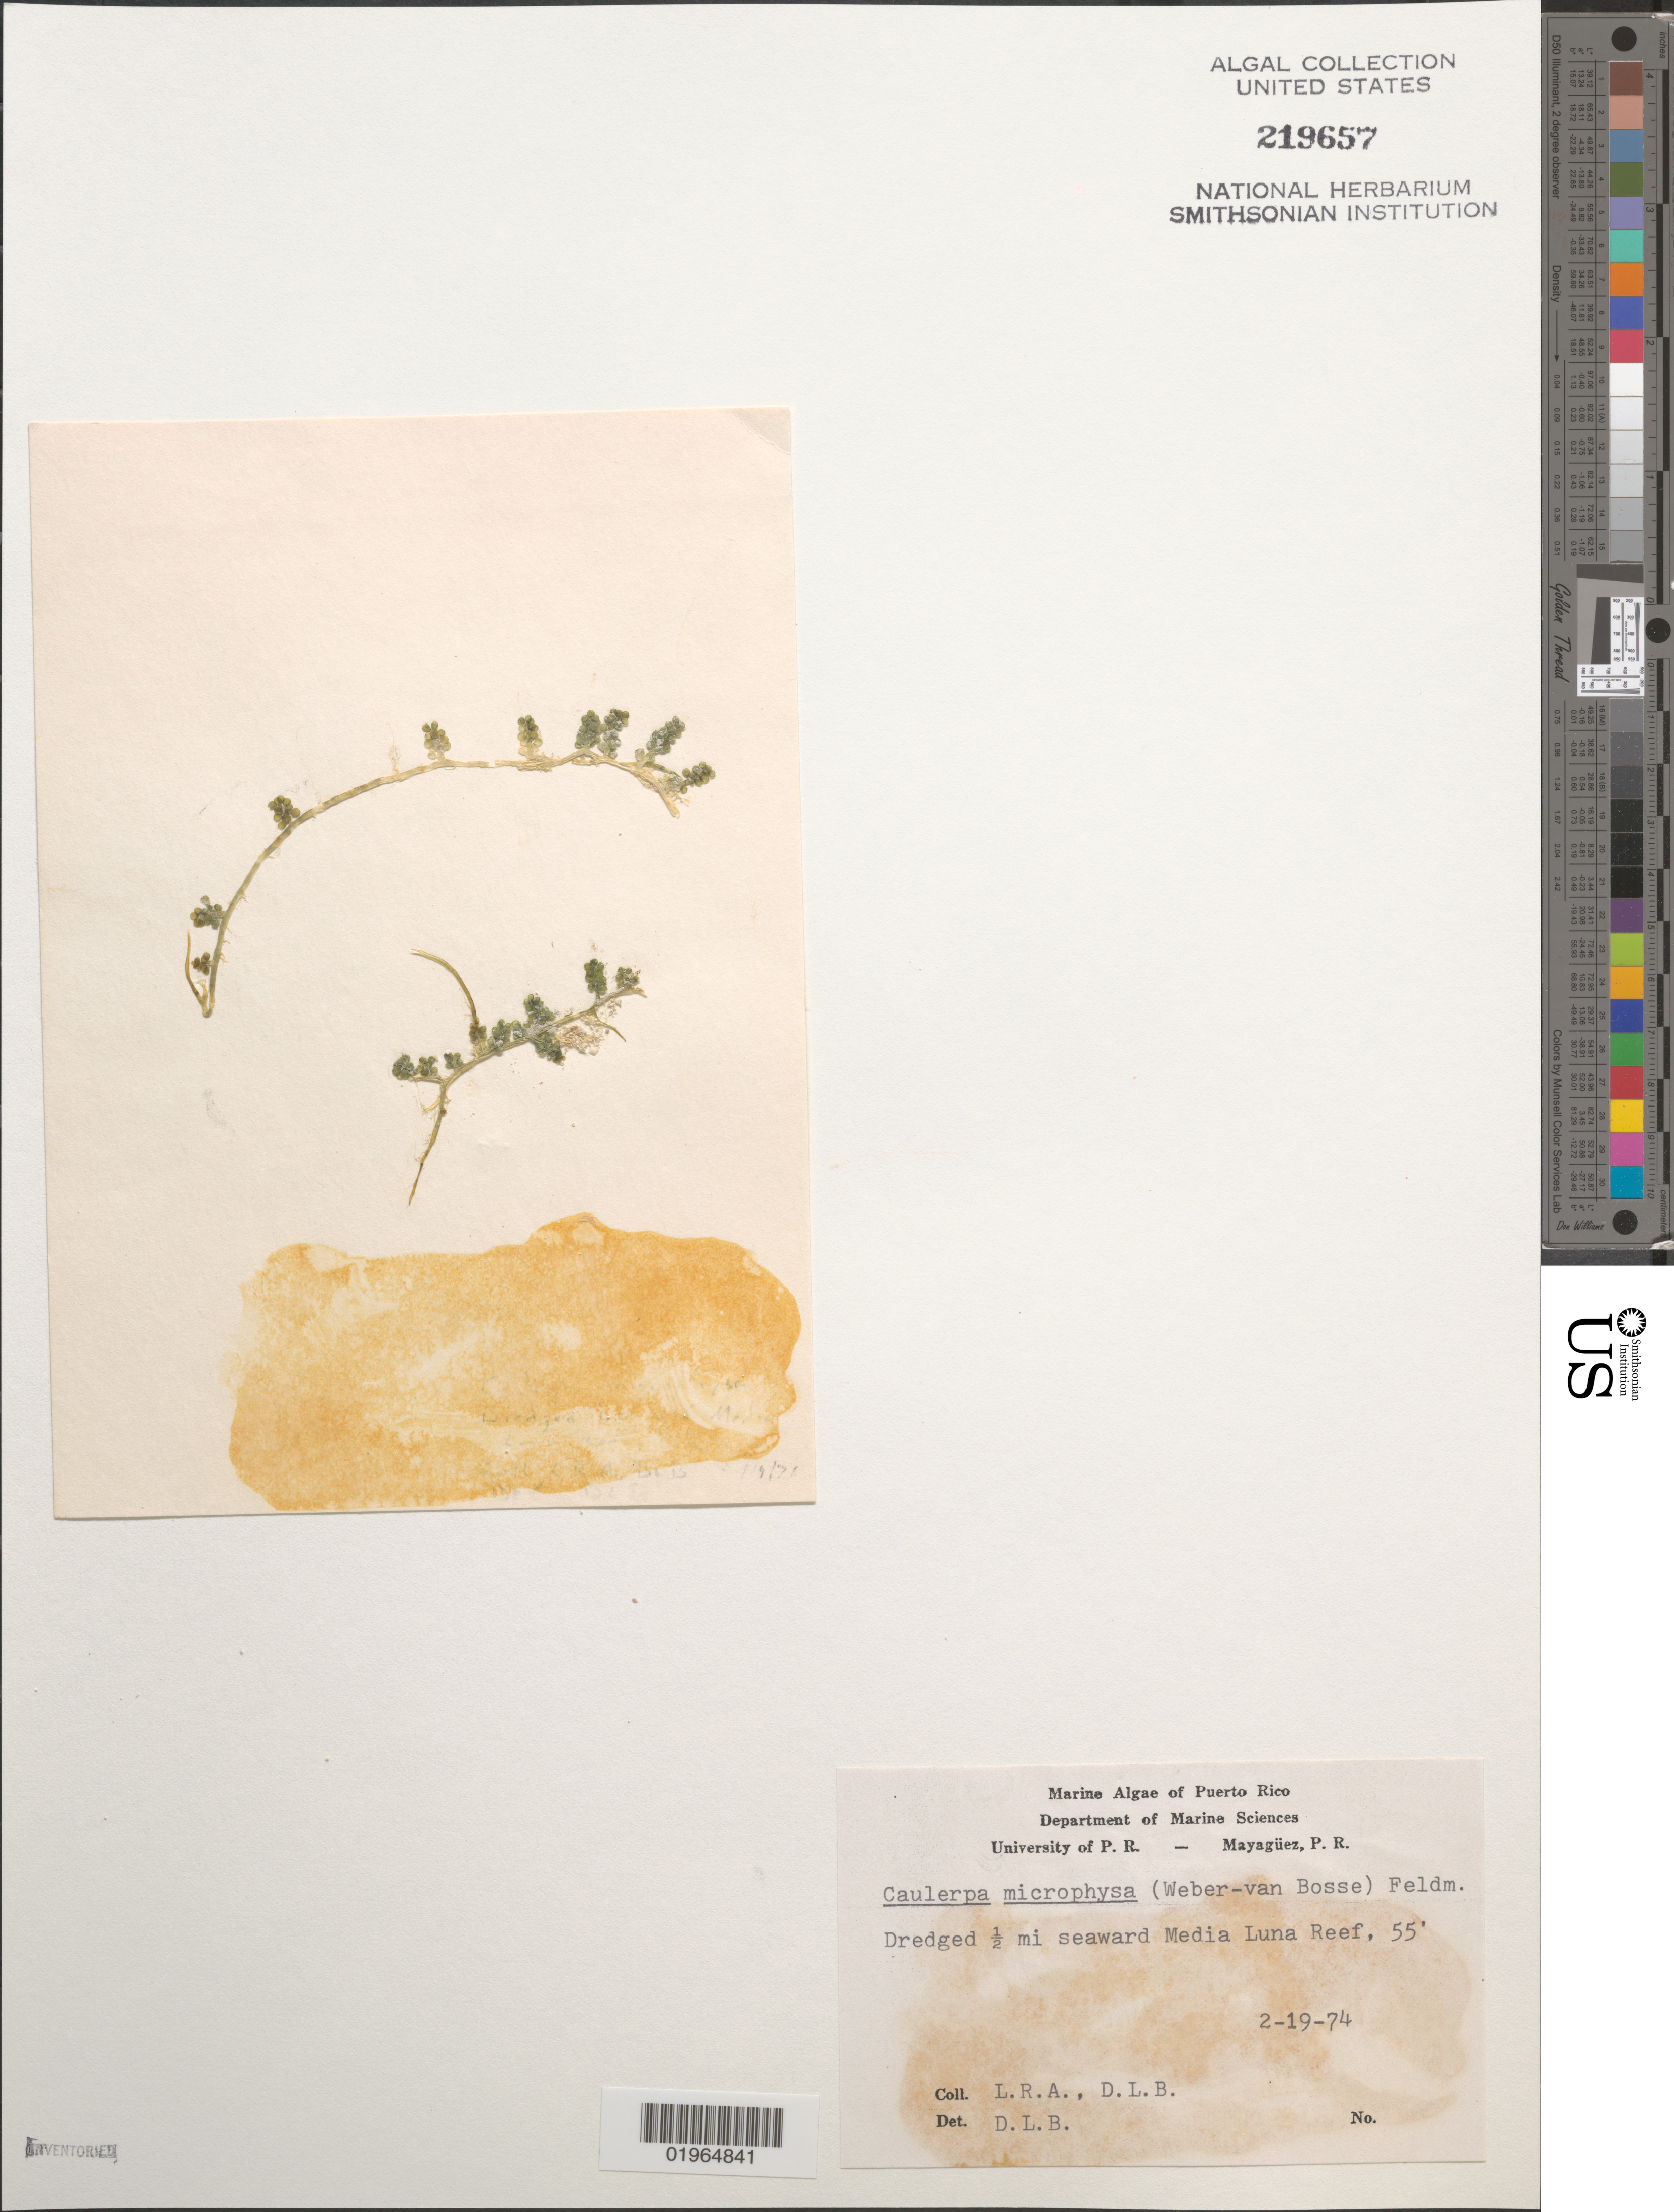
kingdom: Plantae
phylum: Chlorophyta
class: Ulvophyceae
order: Bryopsidales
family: Caulerpaceae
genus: Caulerpa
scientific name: Caulerpa microphysa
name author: (Weber Bosse) Feldmann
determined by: Ballantine, D. L.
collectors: L. Almodovar & D.L. Ballantine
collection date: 1974-02-19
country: Puerto Rico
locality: Dredged 1/2 mi seaward Media Luna Reef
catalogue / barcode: US 219657